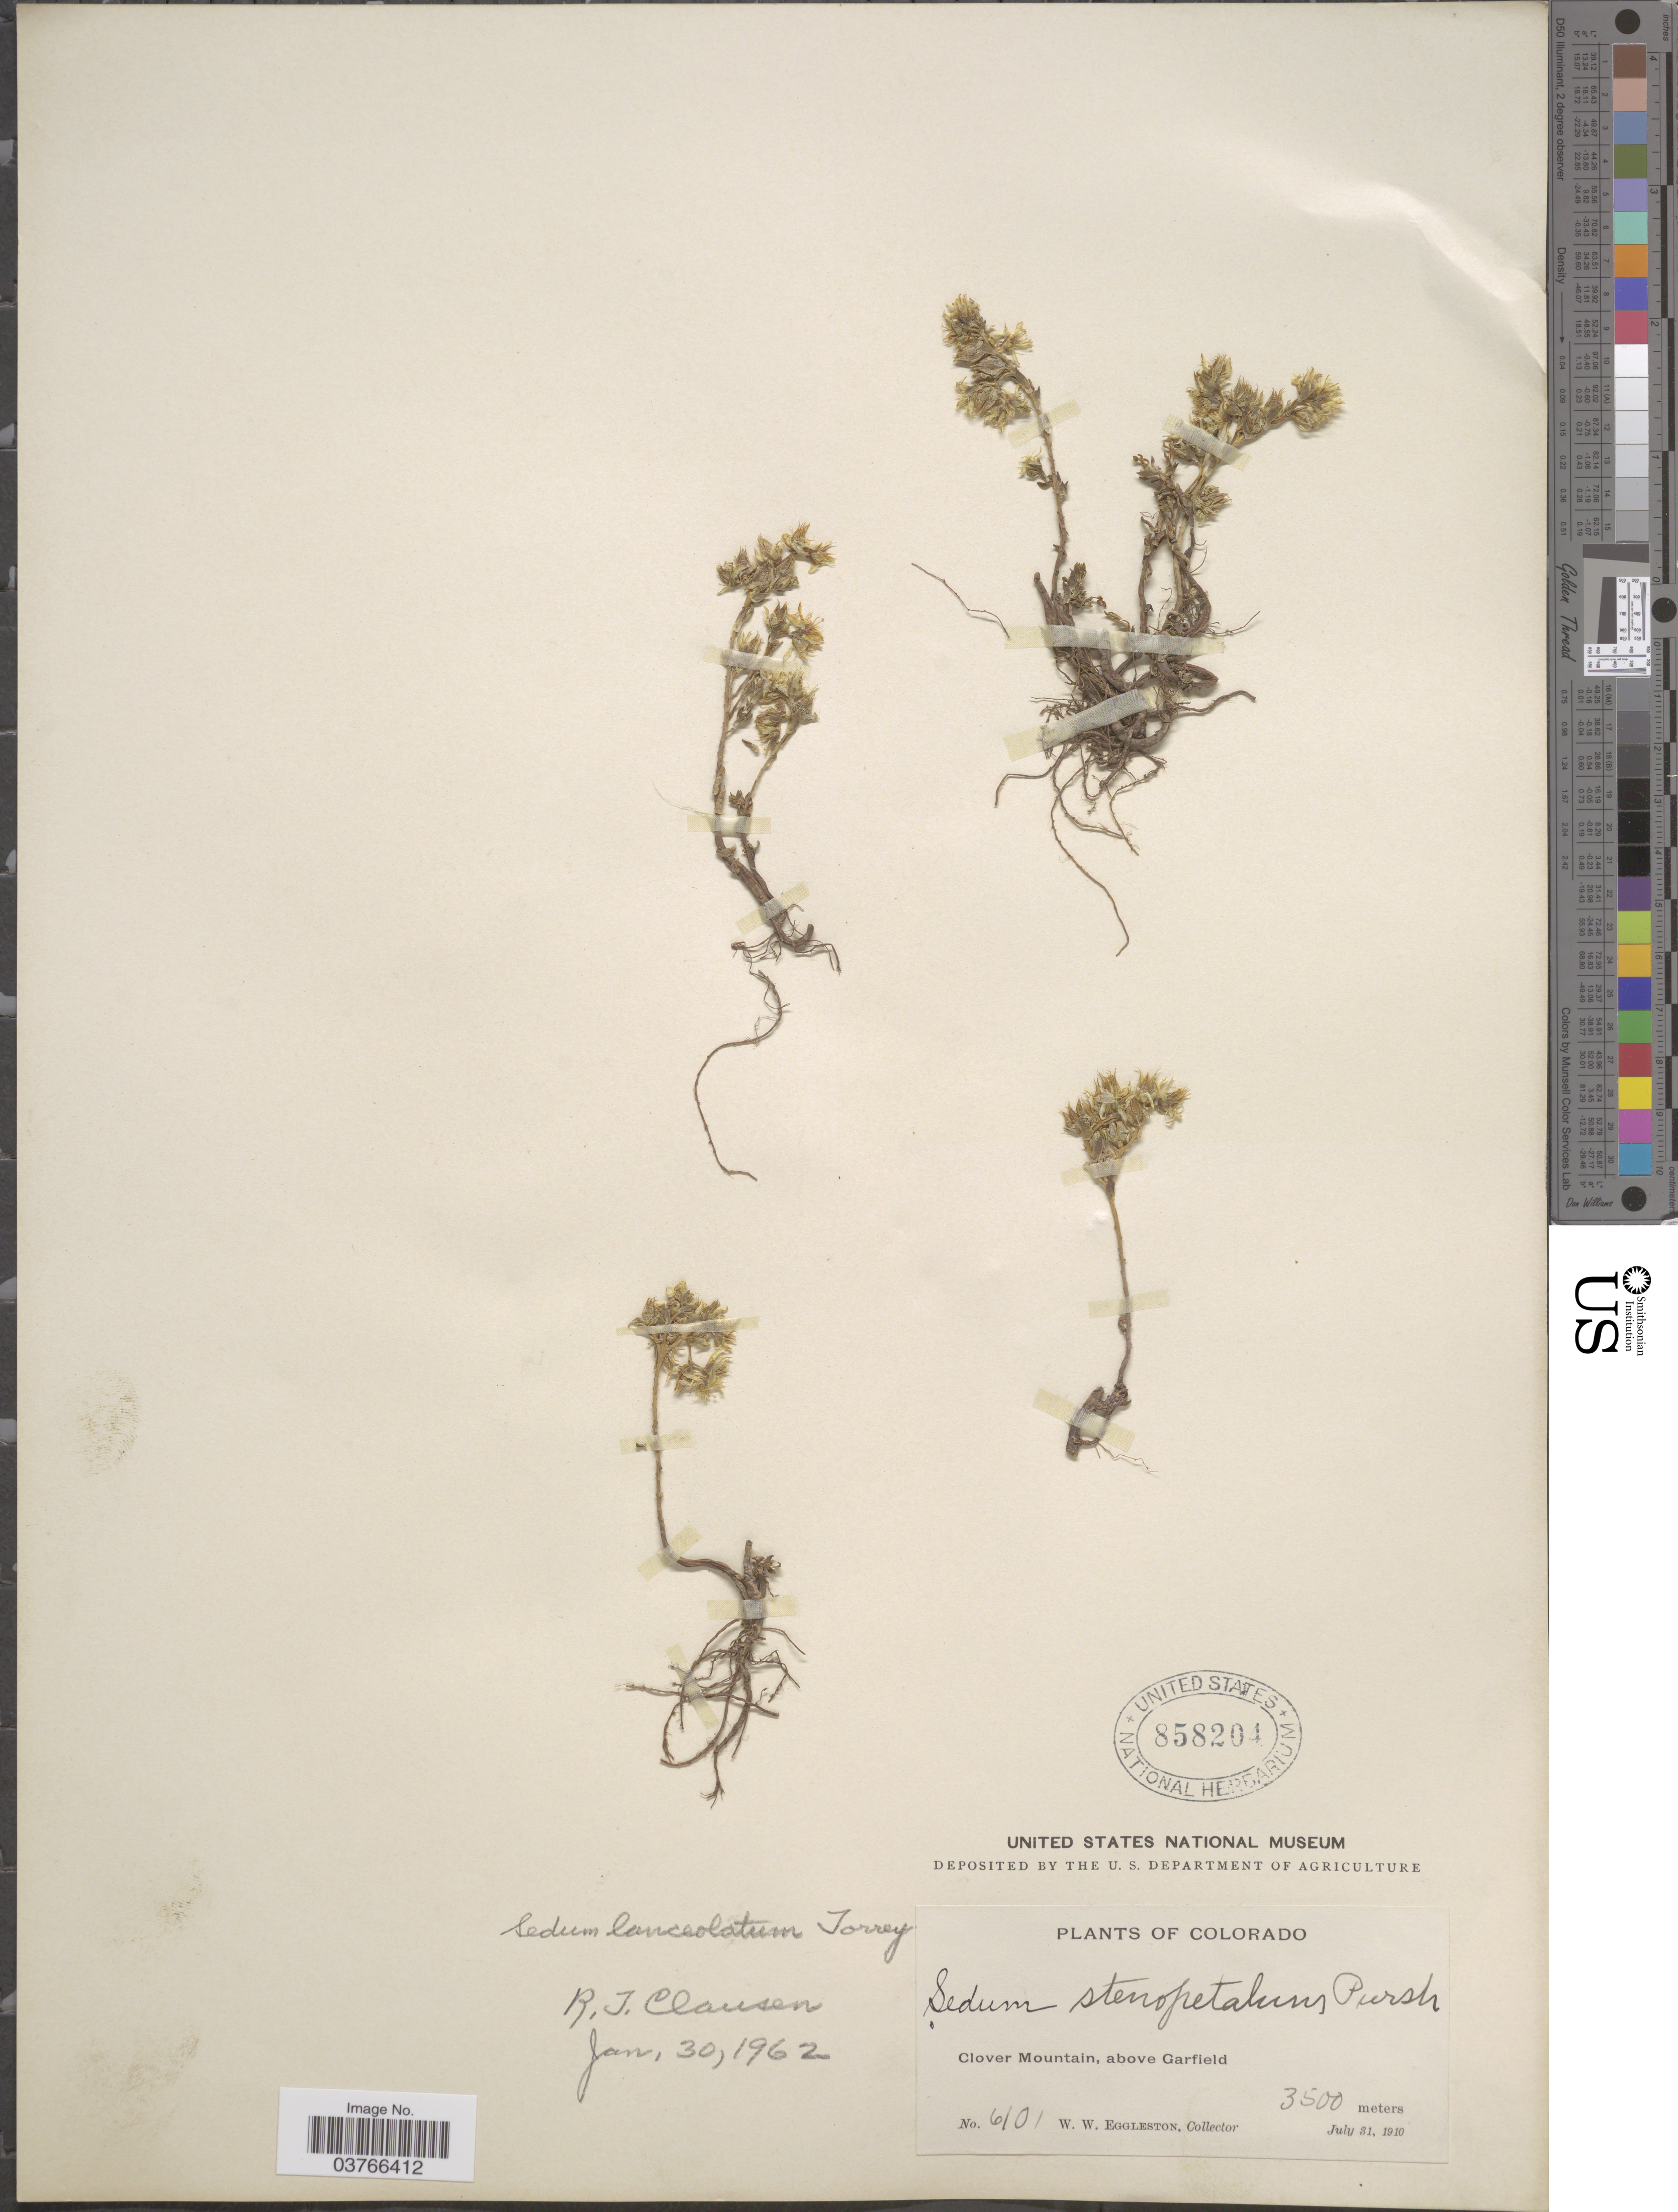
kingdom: Plantae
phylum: Tracheophyta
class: Magnoliopsida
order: Saxifragales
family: Crassulaceae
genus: Sedum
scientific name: Sedum lanceolatum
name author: Torr.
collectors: W. W. Eggleston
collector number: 6101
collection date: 1910-07-31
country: United States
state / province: Colorado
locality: Clover Mountain, above Garfield.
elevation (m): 3500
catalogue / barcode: US 858204